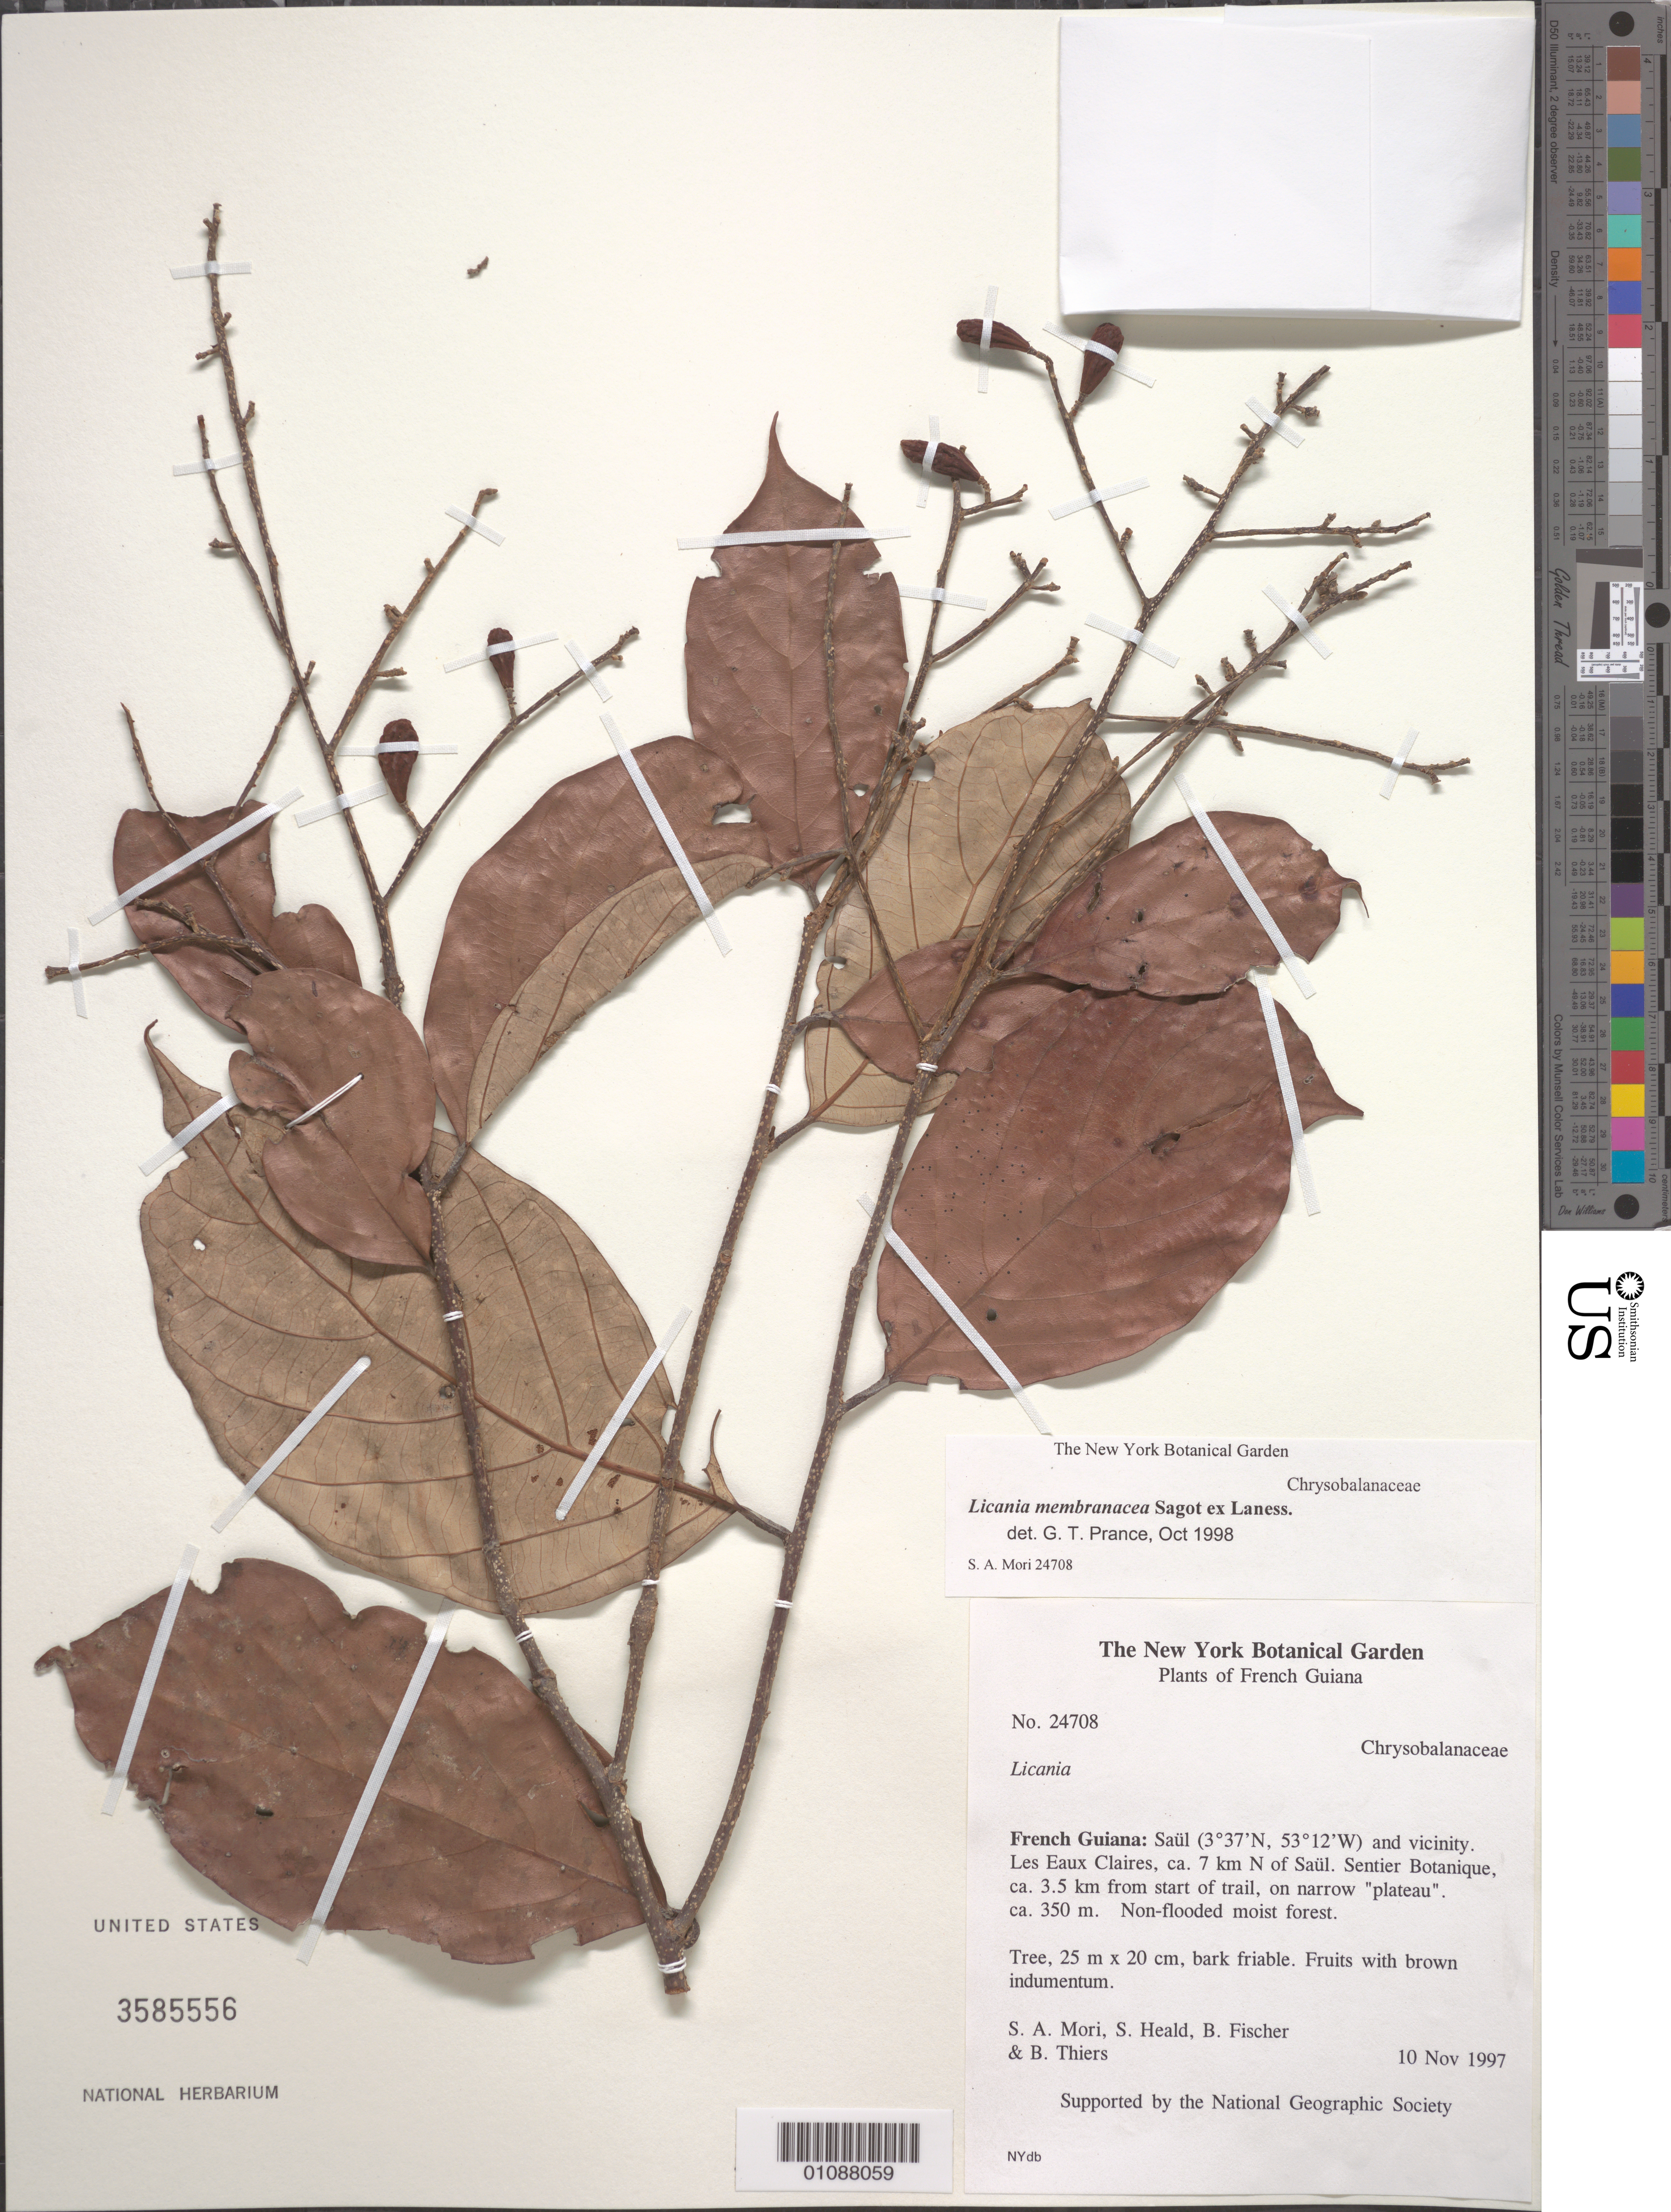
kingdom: Plantae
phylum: Tracheophyta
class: Magnoliopsida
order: Malpighiales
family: Chrysobalanaceae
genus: Licania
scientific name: Licania membranacea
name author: Sagot ex Laness.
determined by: Prance, G. T.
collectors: S. Mori, S. Heald, B. Fischer & B. Thiers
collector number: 24708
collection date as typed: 10-Nov-97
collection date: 1997-11-10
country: French Guiana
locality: Saül and vic., Les Eaux Claires, ca. 7 km N of Saül. Sentier Botanique, ca 3.5km from start of trail, on narrow "plateau"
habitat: Non-flooded moist forest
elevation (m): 350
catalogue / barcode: US 3585556